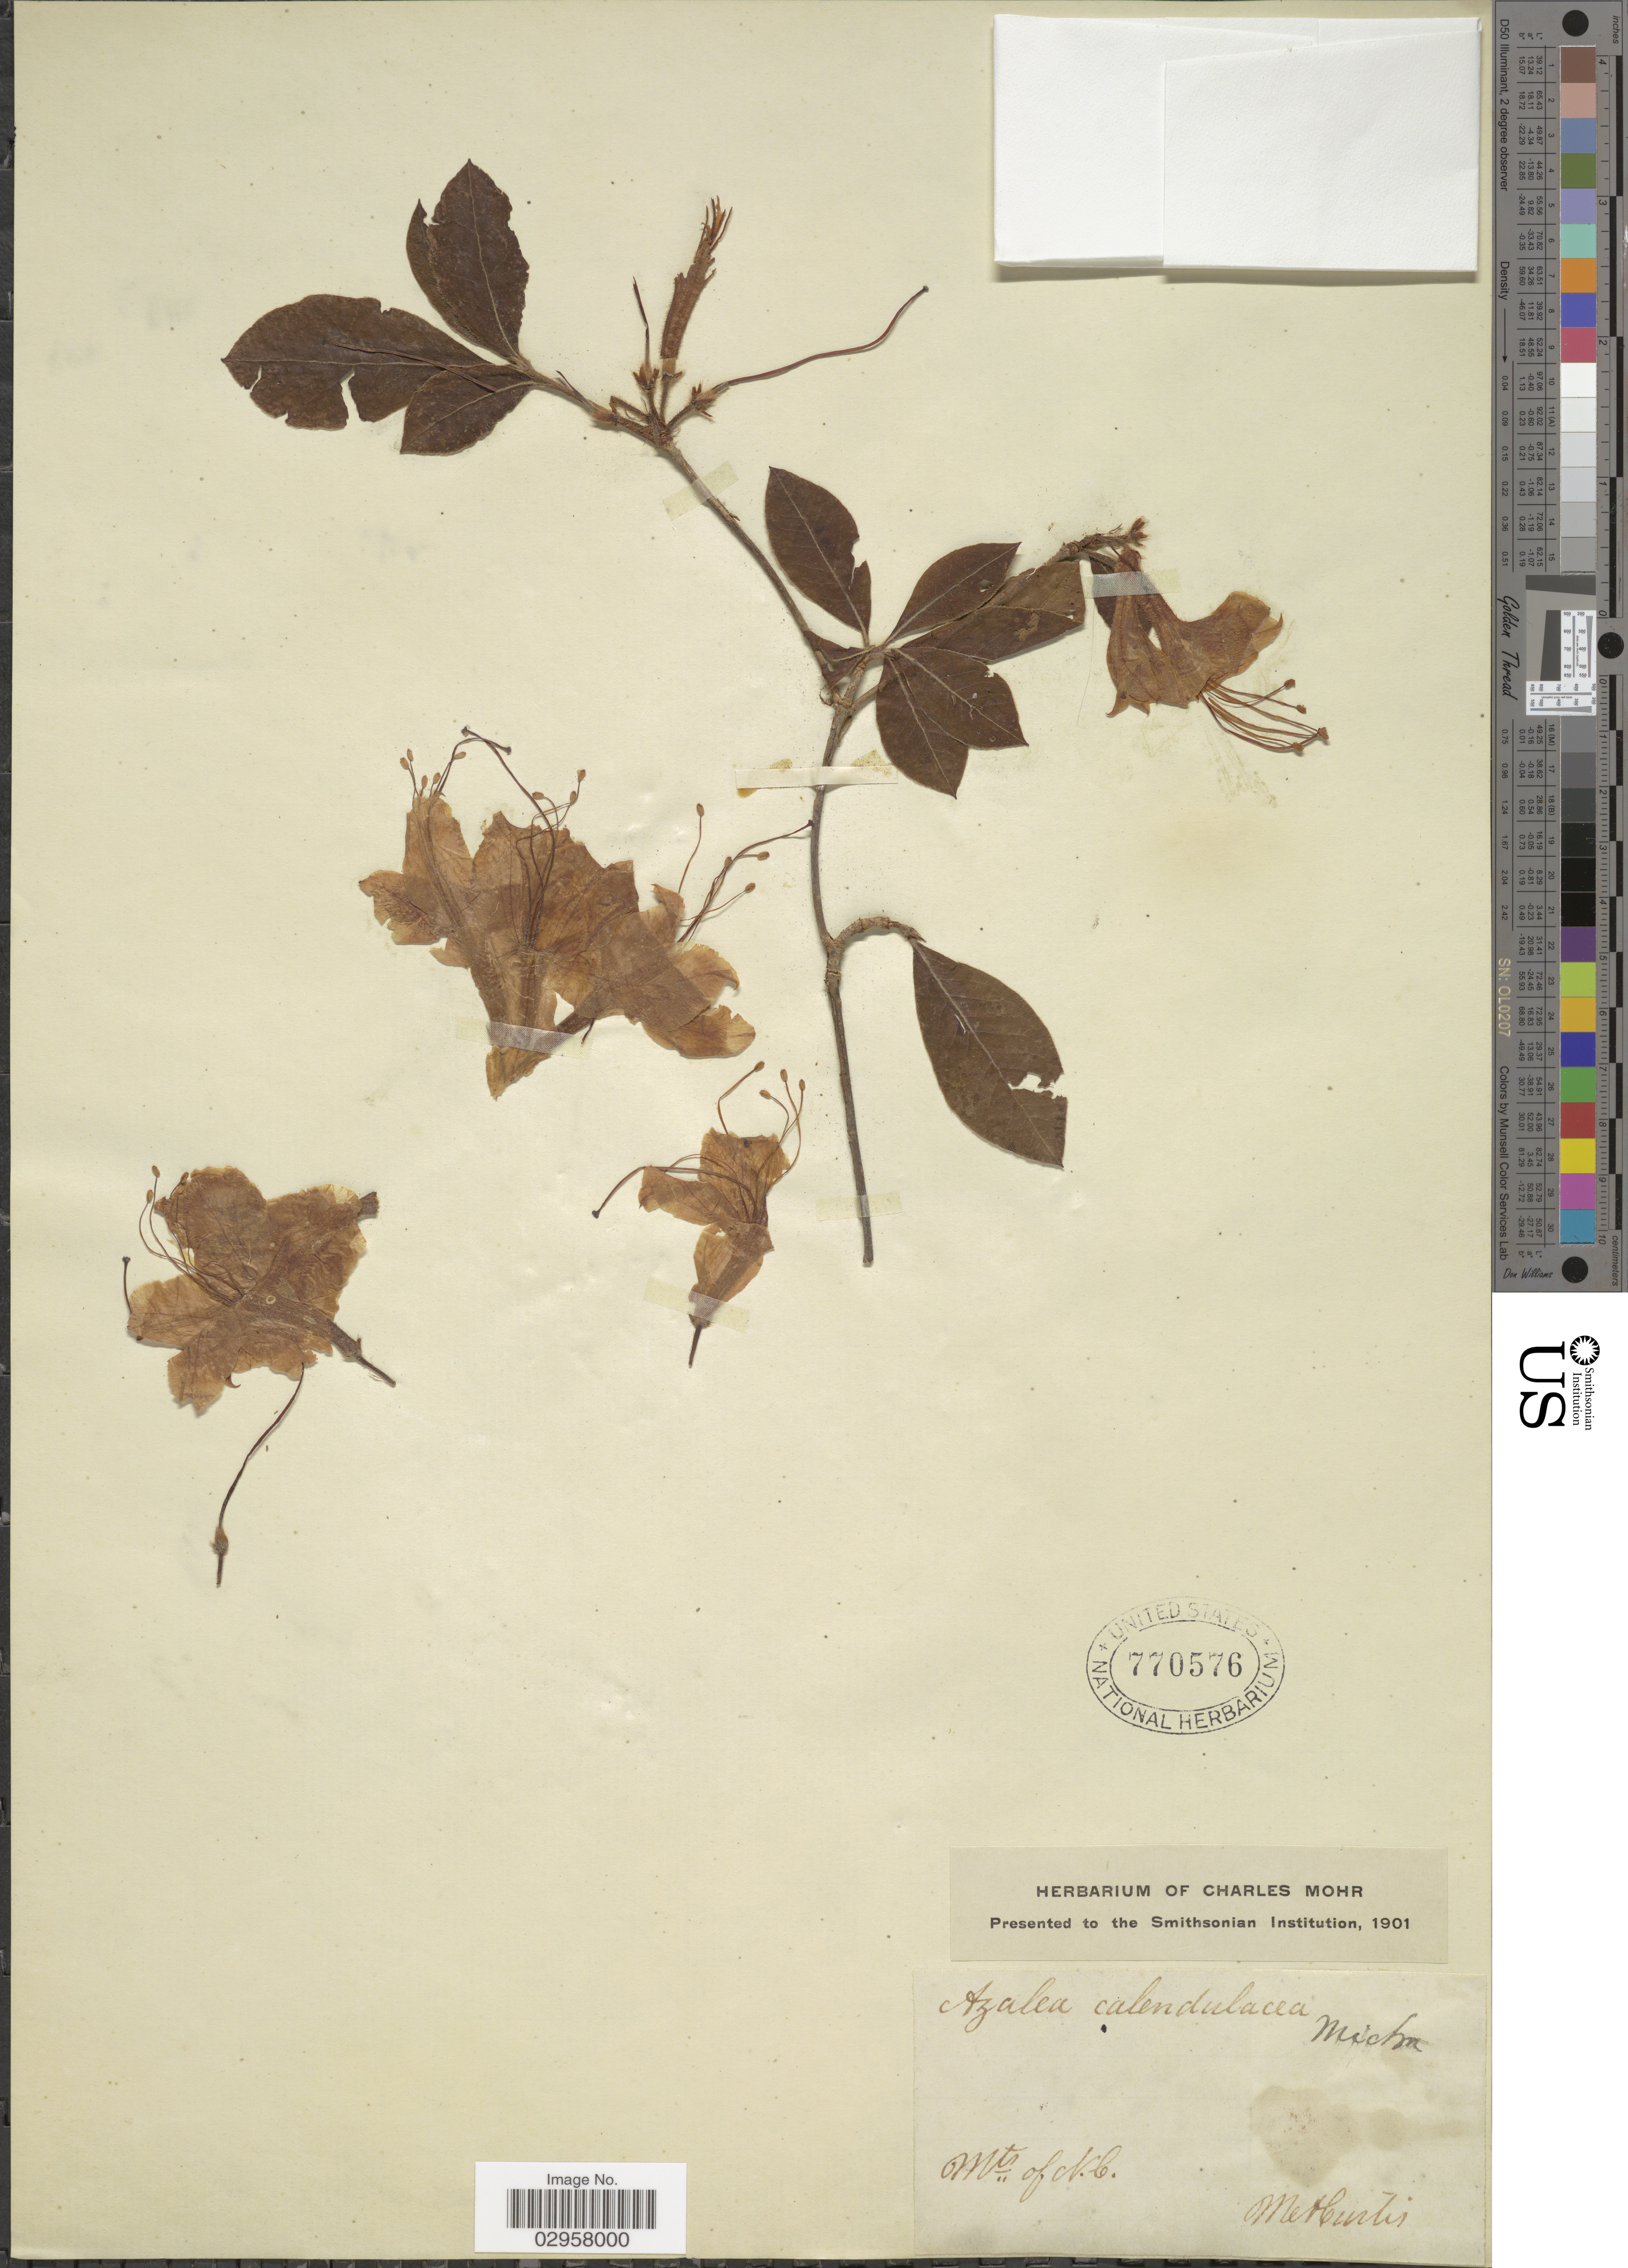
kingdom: Plantae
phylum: Tracheophyta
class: Magnoliopsida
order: Ericales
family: Ericaceae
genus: Rhododendron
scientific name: Rhododendron calendulaceum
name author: (Michx.) Torr.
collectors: M. A. Curtis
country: United States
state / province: North Carolina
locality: Mts of N. C.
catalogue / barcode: US 770576